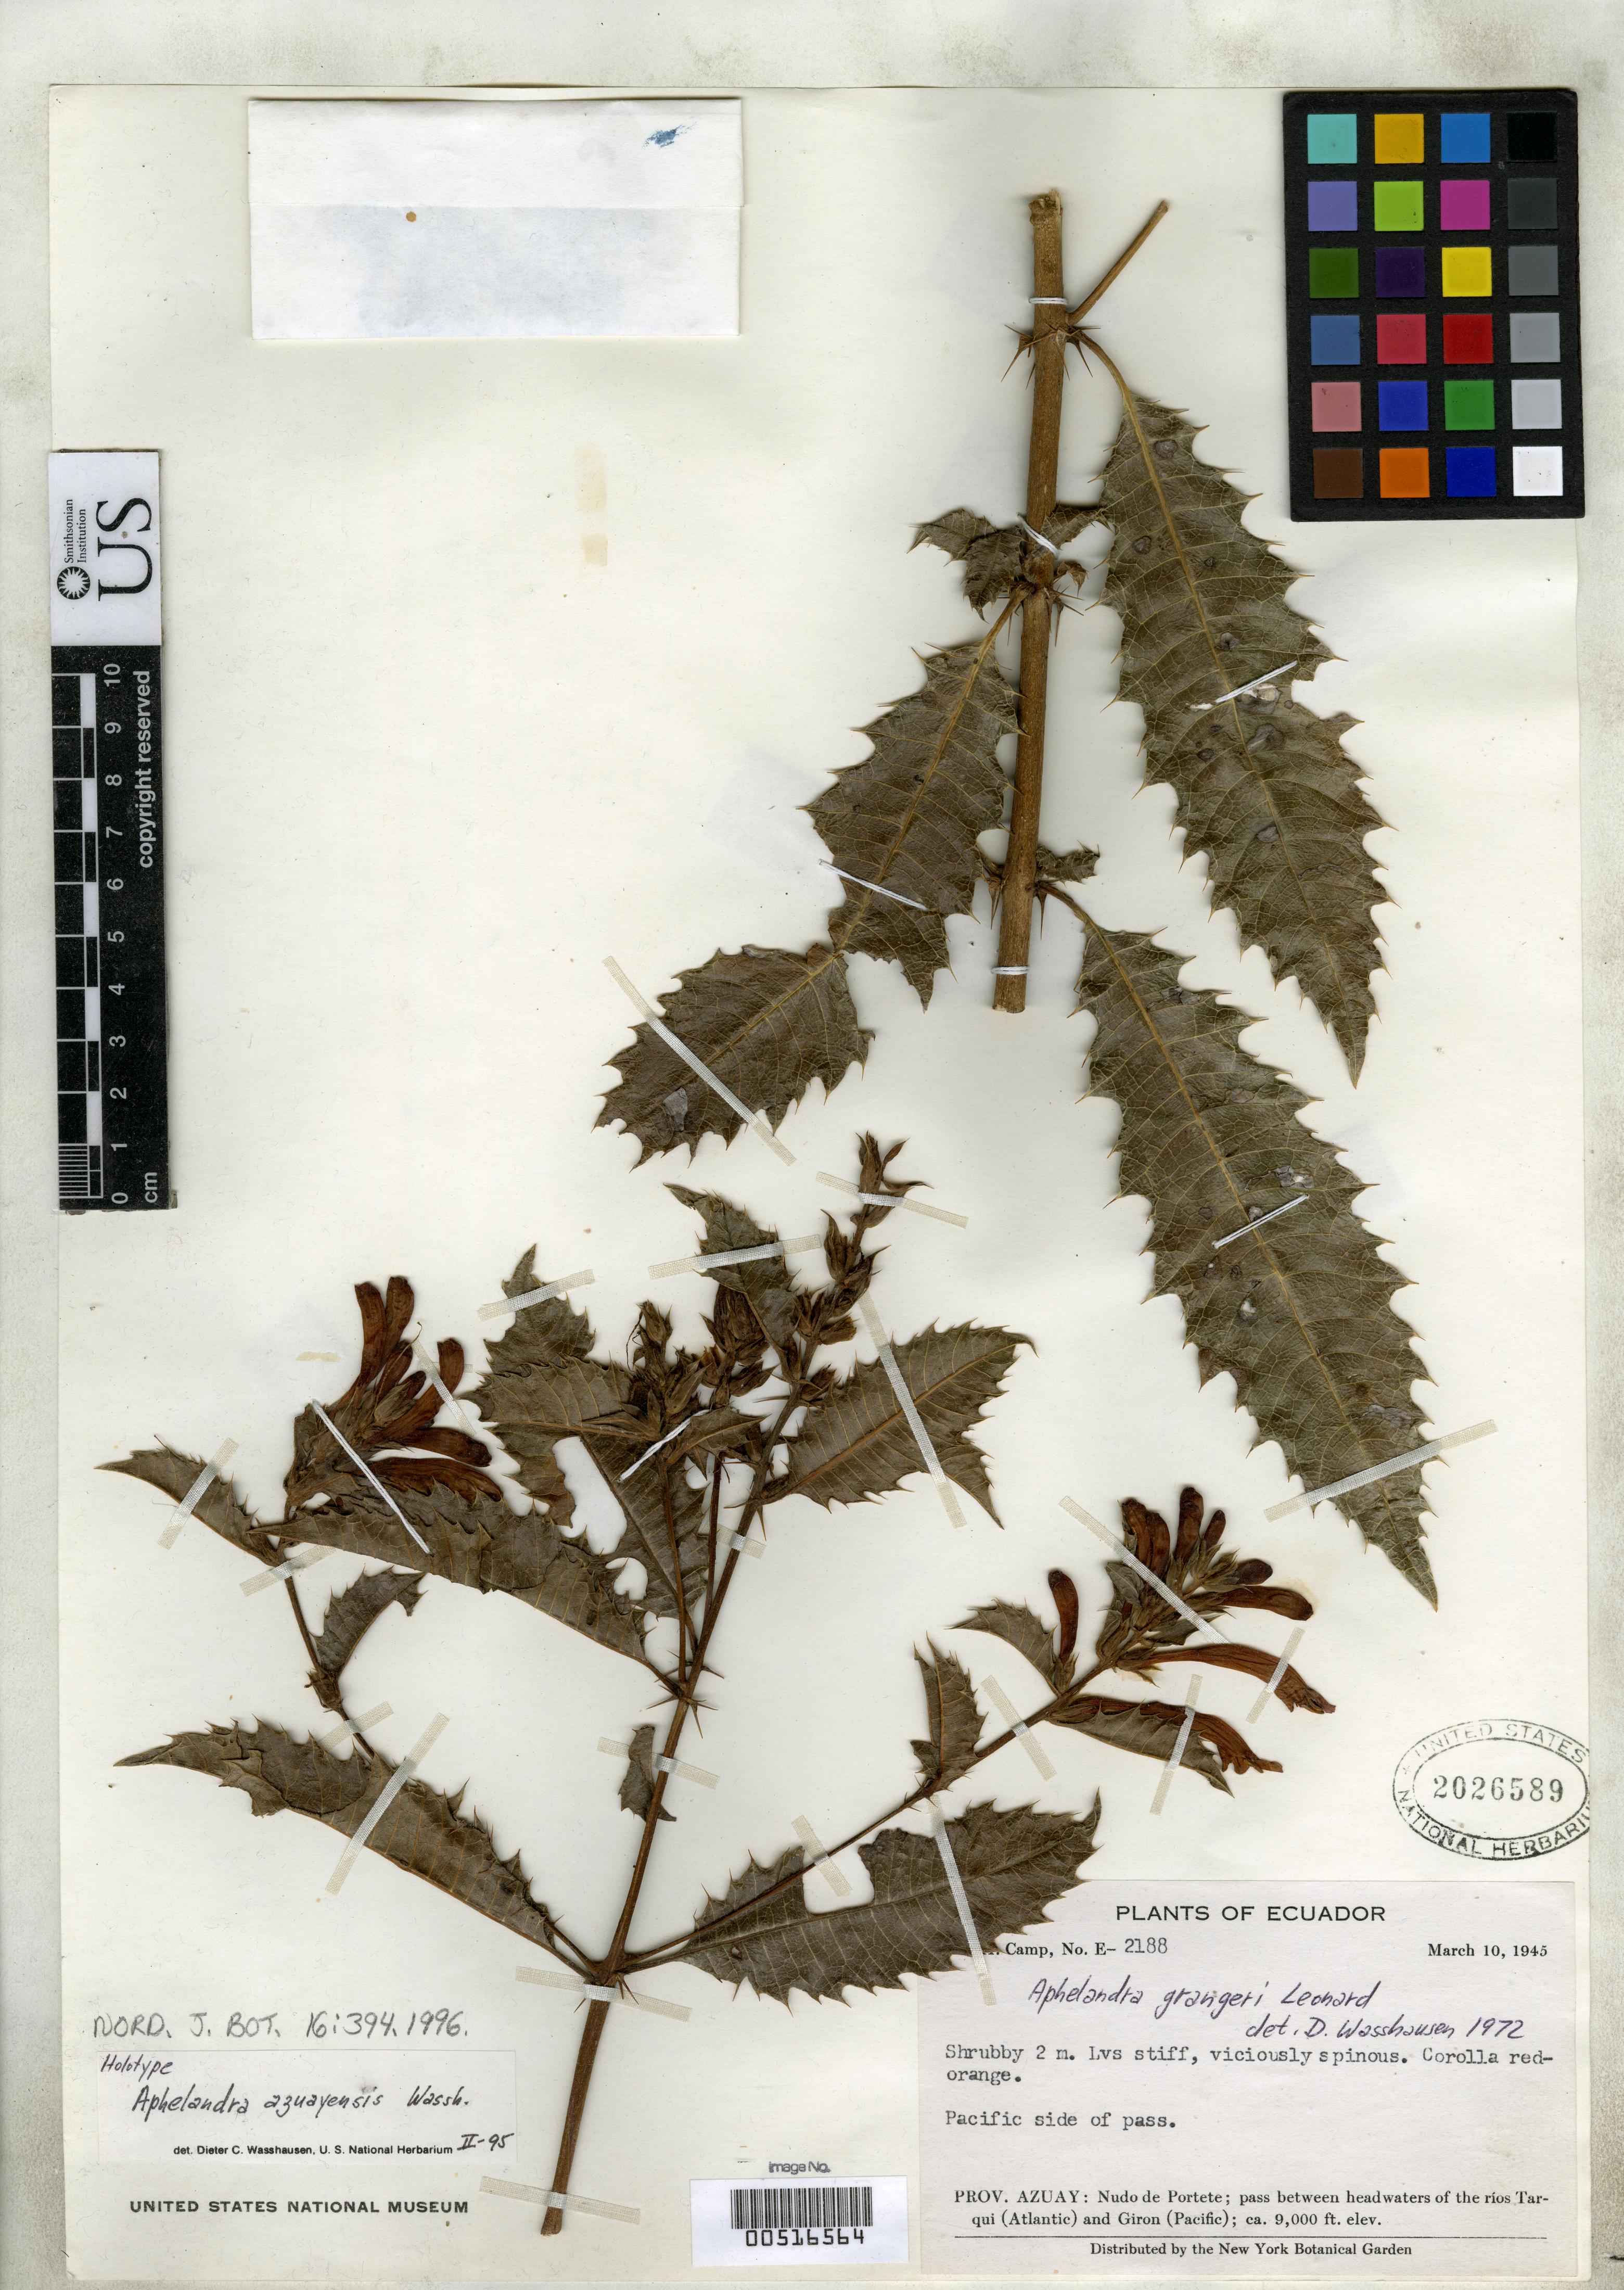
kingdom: Plantae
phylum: Tracheophyta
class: Magnoliopsida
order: Lamiales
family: Acanthaceae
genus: Aphelandra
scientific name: Aphelandra azuayensis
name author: Wassh.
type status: Holotype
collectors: W. H. Camp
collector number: E-2188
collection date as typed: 10 Mar 1945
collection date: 1945-03-10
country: Ecuador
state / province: Azuay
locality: Nudo de Portete, Pass between headwaters of Rios Tarqui (Atlantic) & Giron (Pacific).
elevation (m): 2743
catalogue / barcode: US 2026589